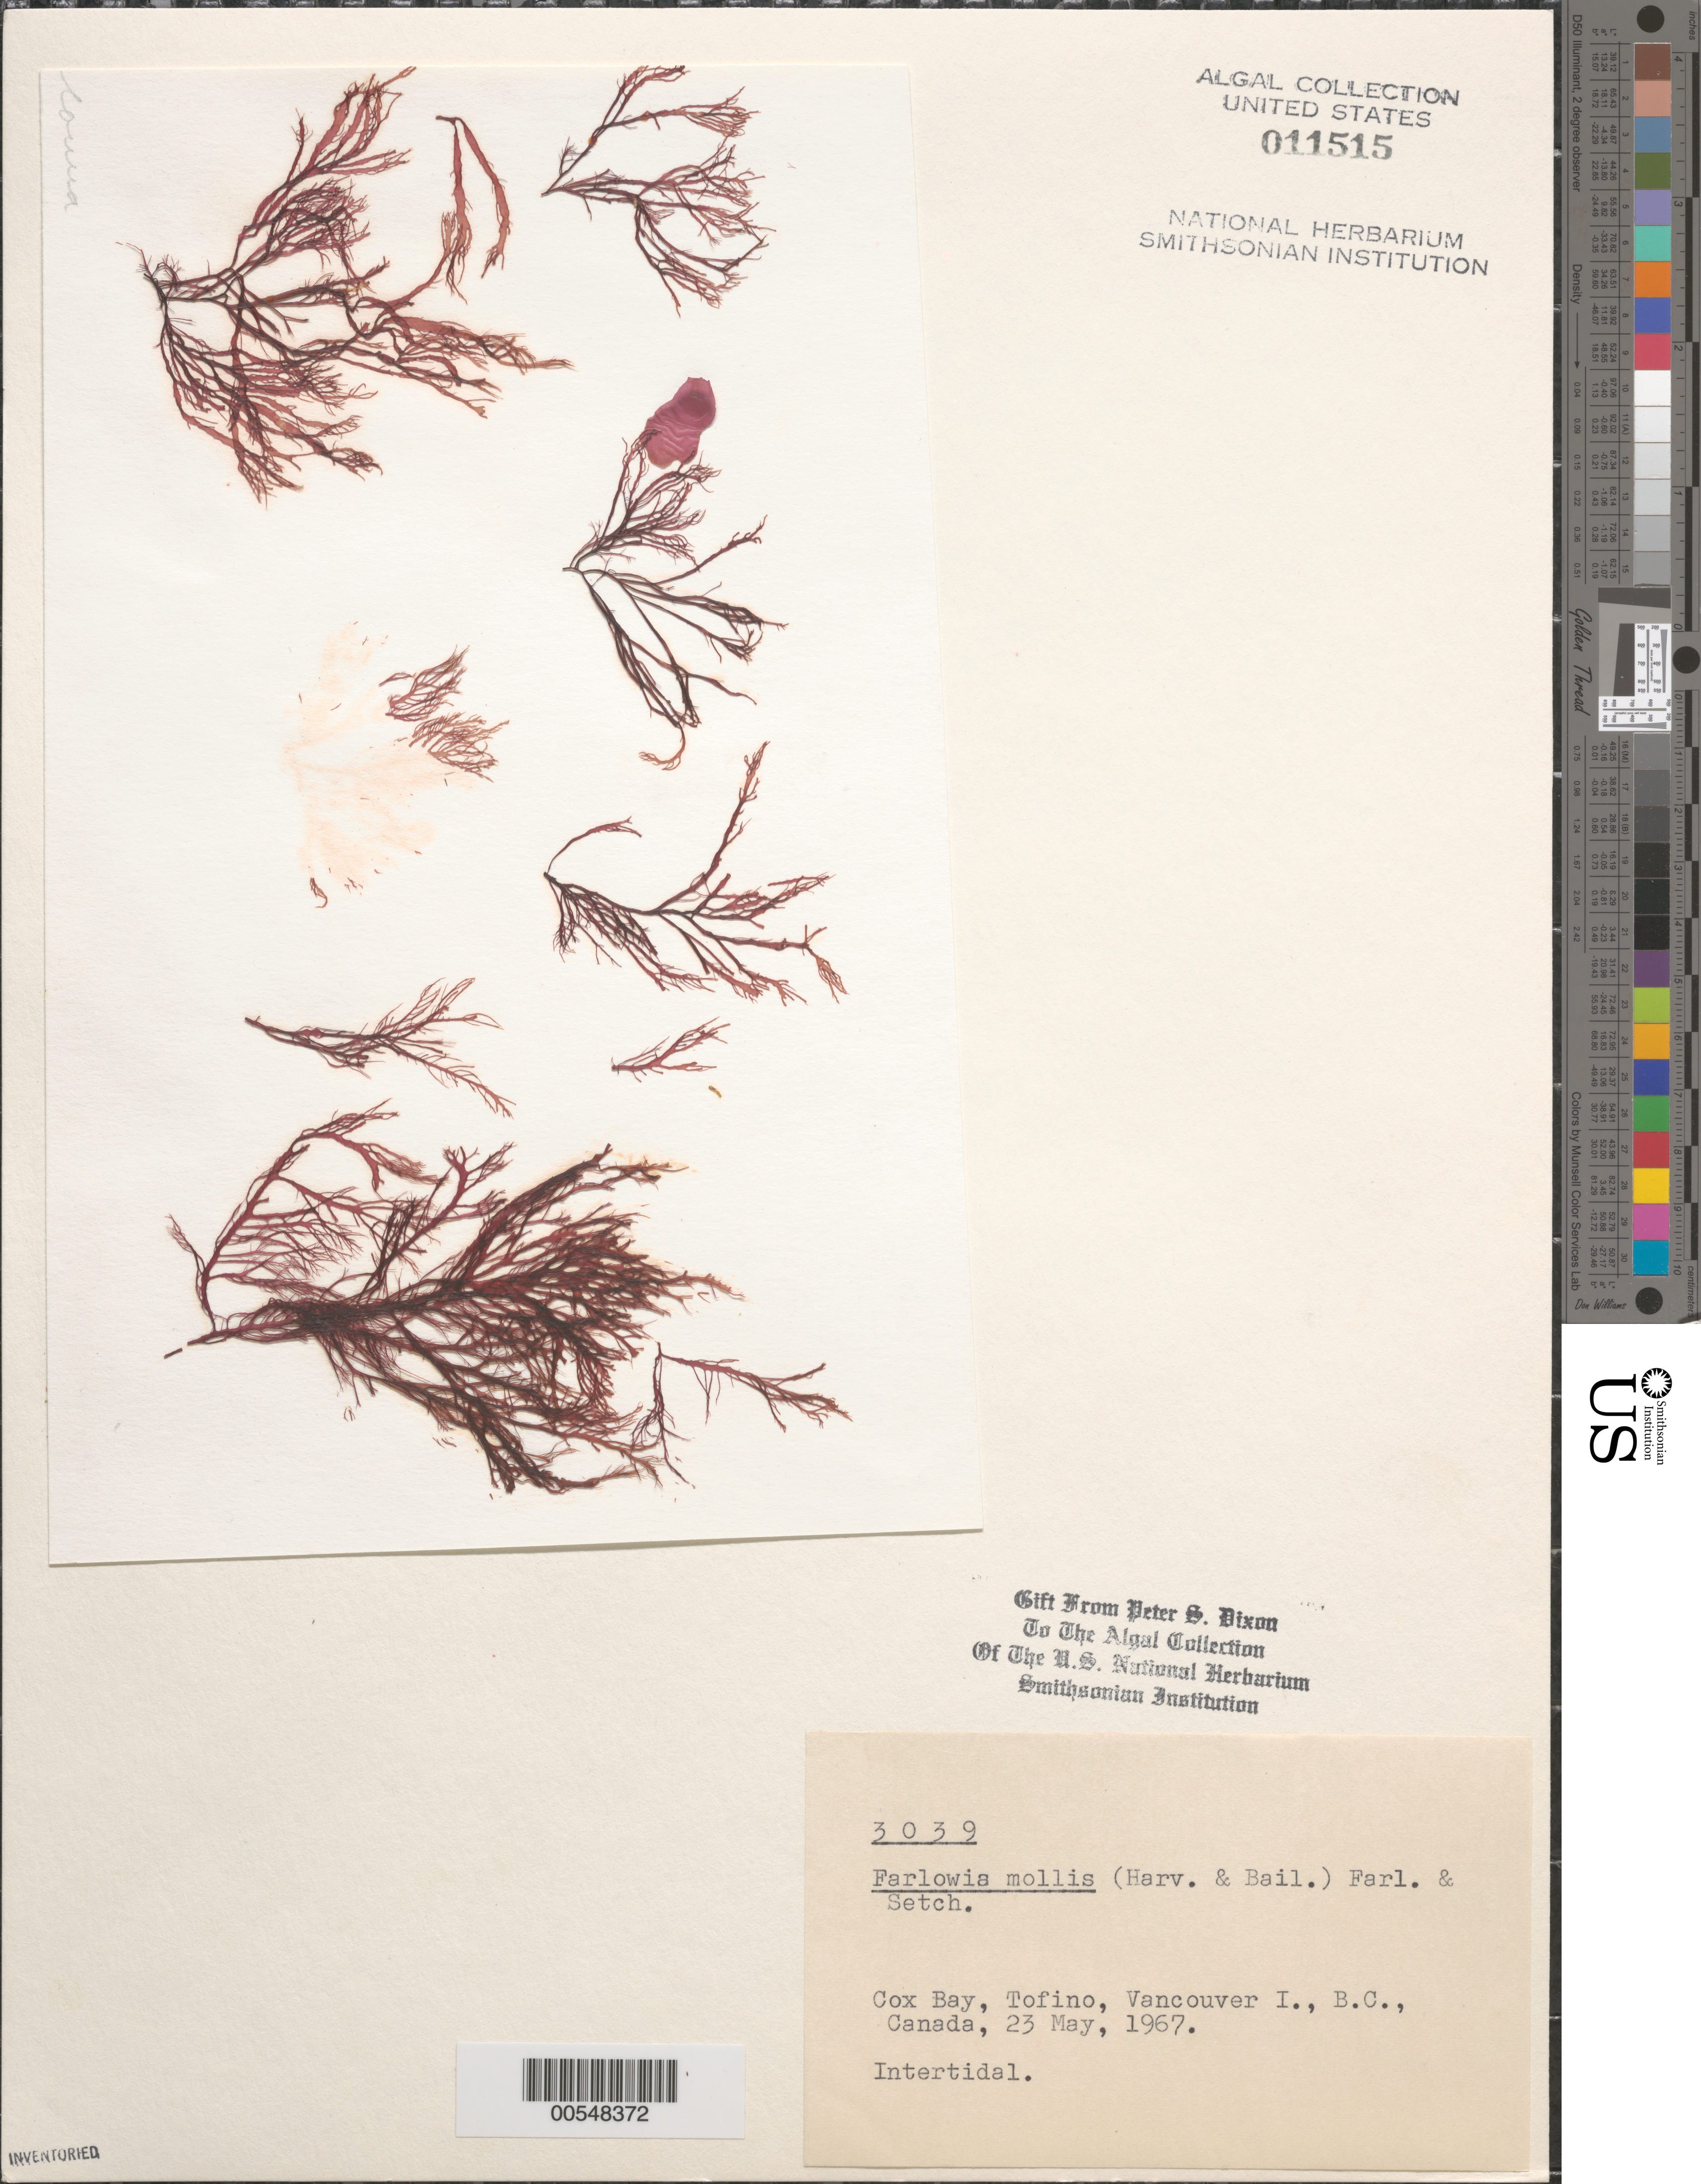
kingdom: Plantae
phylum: Rhodophyta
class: Florideophyceae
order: Gigartinales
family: Dumontiaceae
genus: Farlowia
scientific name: Farlowia mollis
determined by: Dixon, P. S.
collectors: P. S. Dixon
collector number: PSD 3039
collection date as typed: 23 May 1967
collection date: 1967-05-23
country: Canada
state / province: British Columbia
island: Vancouver Island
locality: Cox Bay, Tofino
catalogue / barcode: US 11515